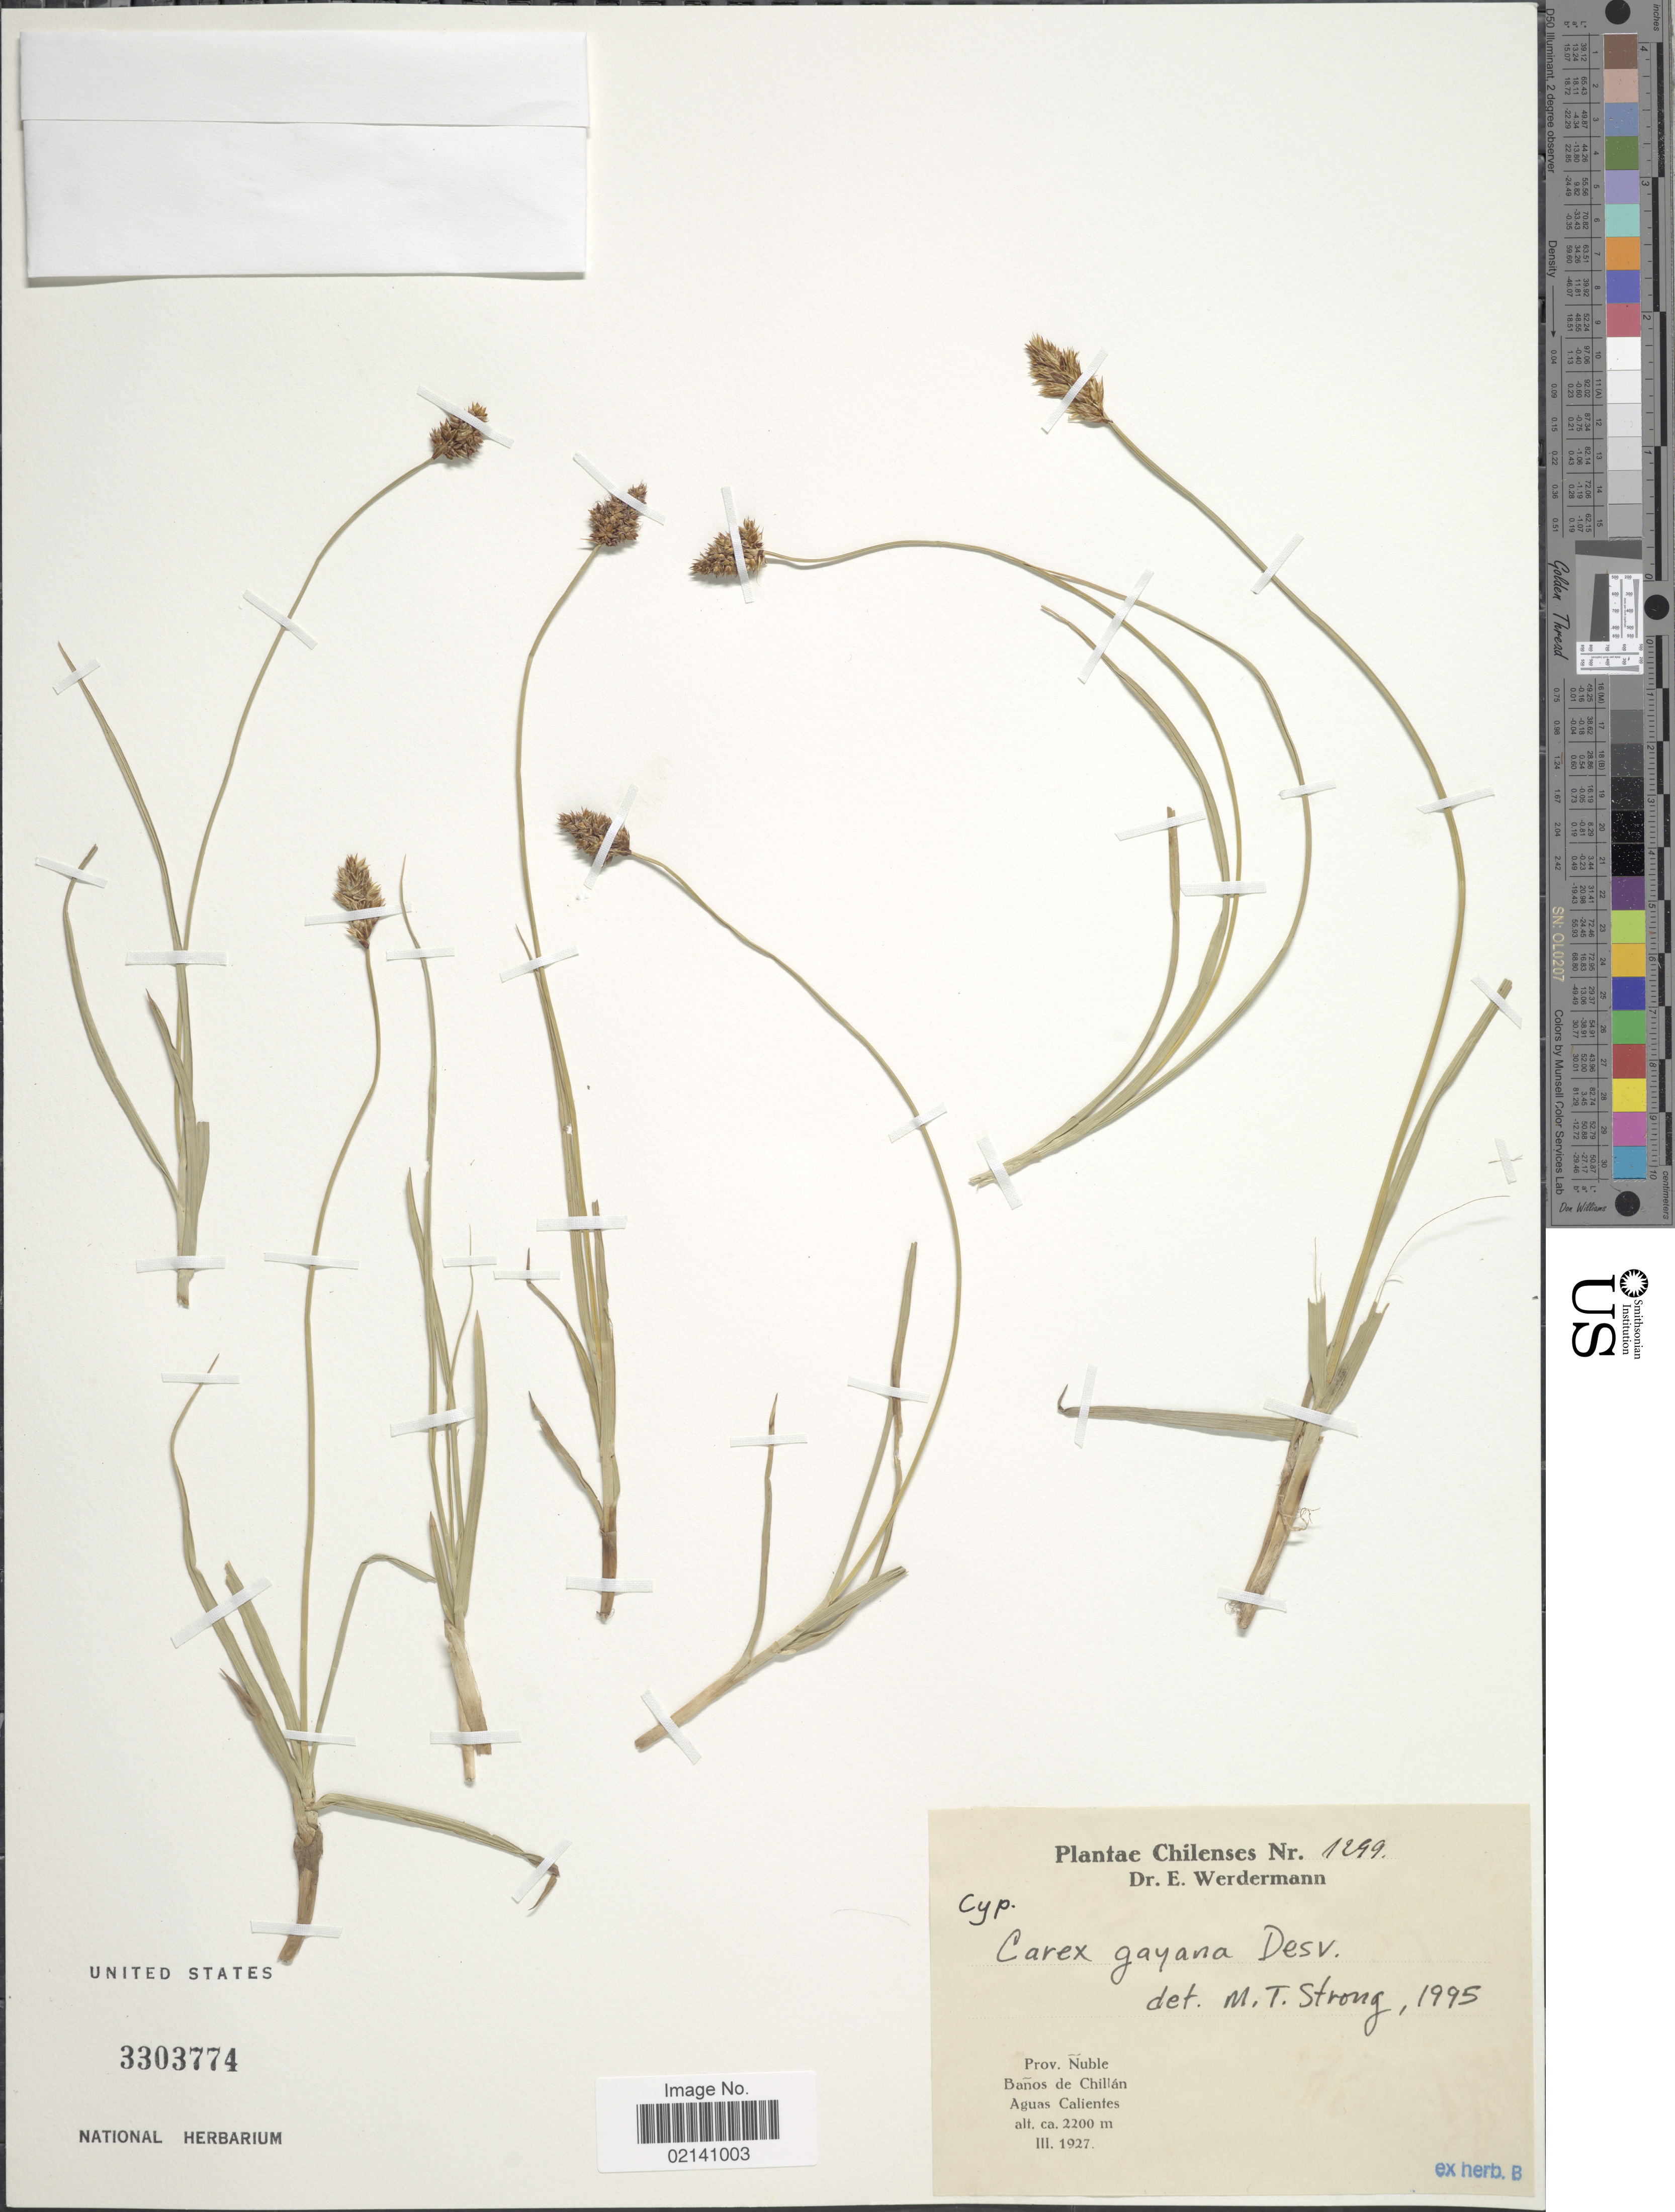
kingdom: Plantae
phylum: Tracheophyta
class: Liliopsida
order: Poales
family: Cyperaceae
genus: Carex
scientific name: Carex gayana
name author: Desv.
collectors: E. Werdermann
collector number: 1299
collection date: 1927-03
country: Chile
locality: Prov. Nubles, Banos de Chillan, Aguas Calientes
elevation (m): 2200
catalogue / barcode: US 3303774